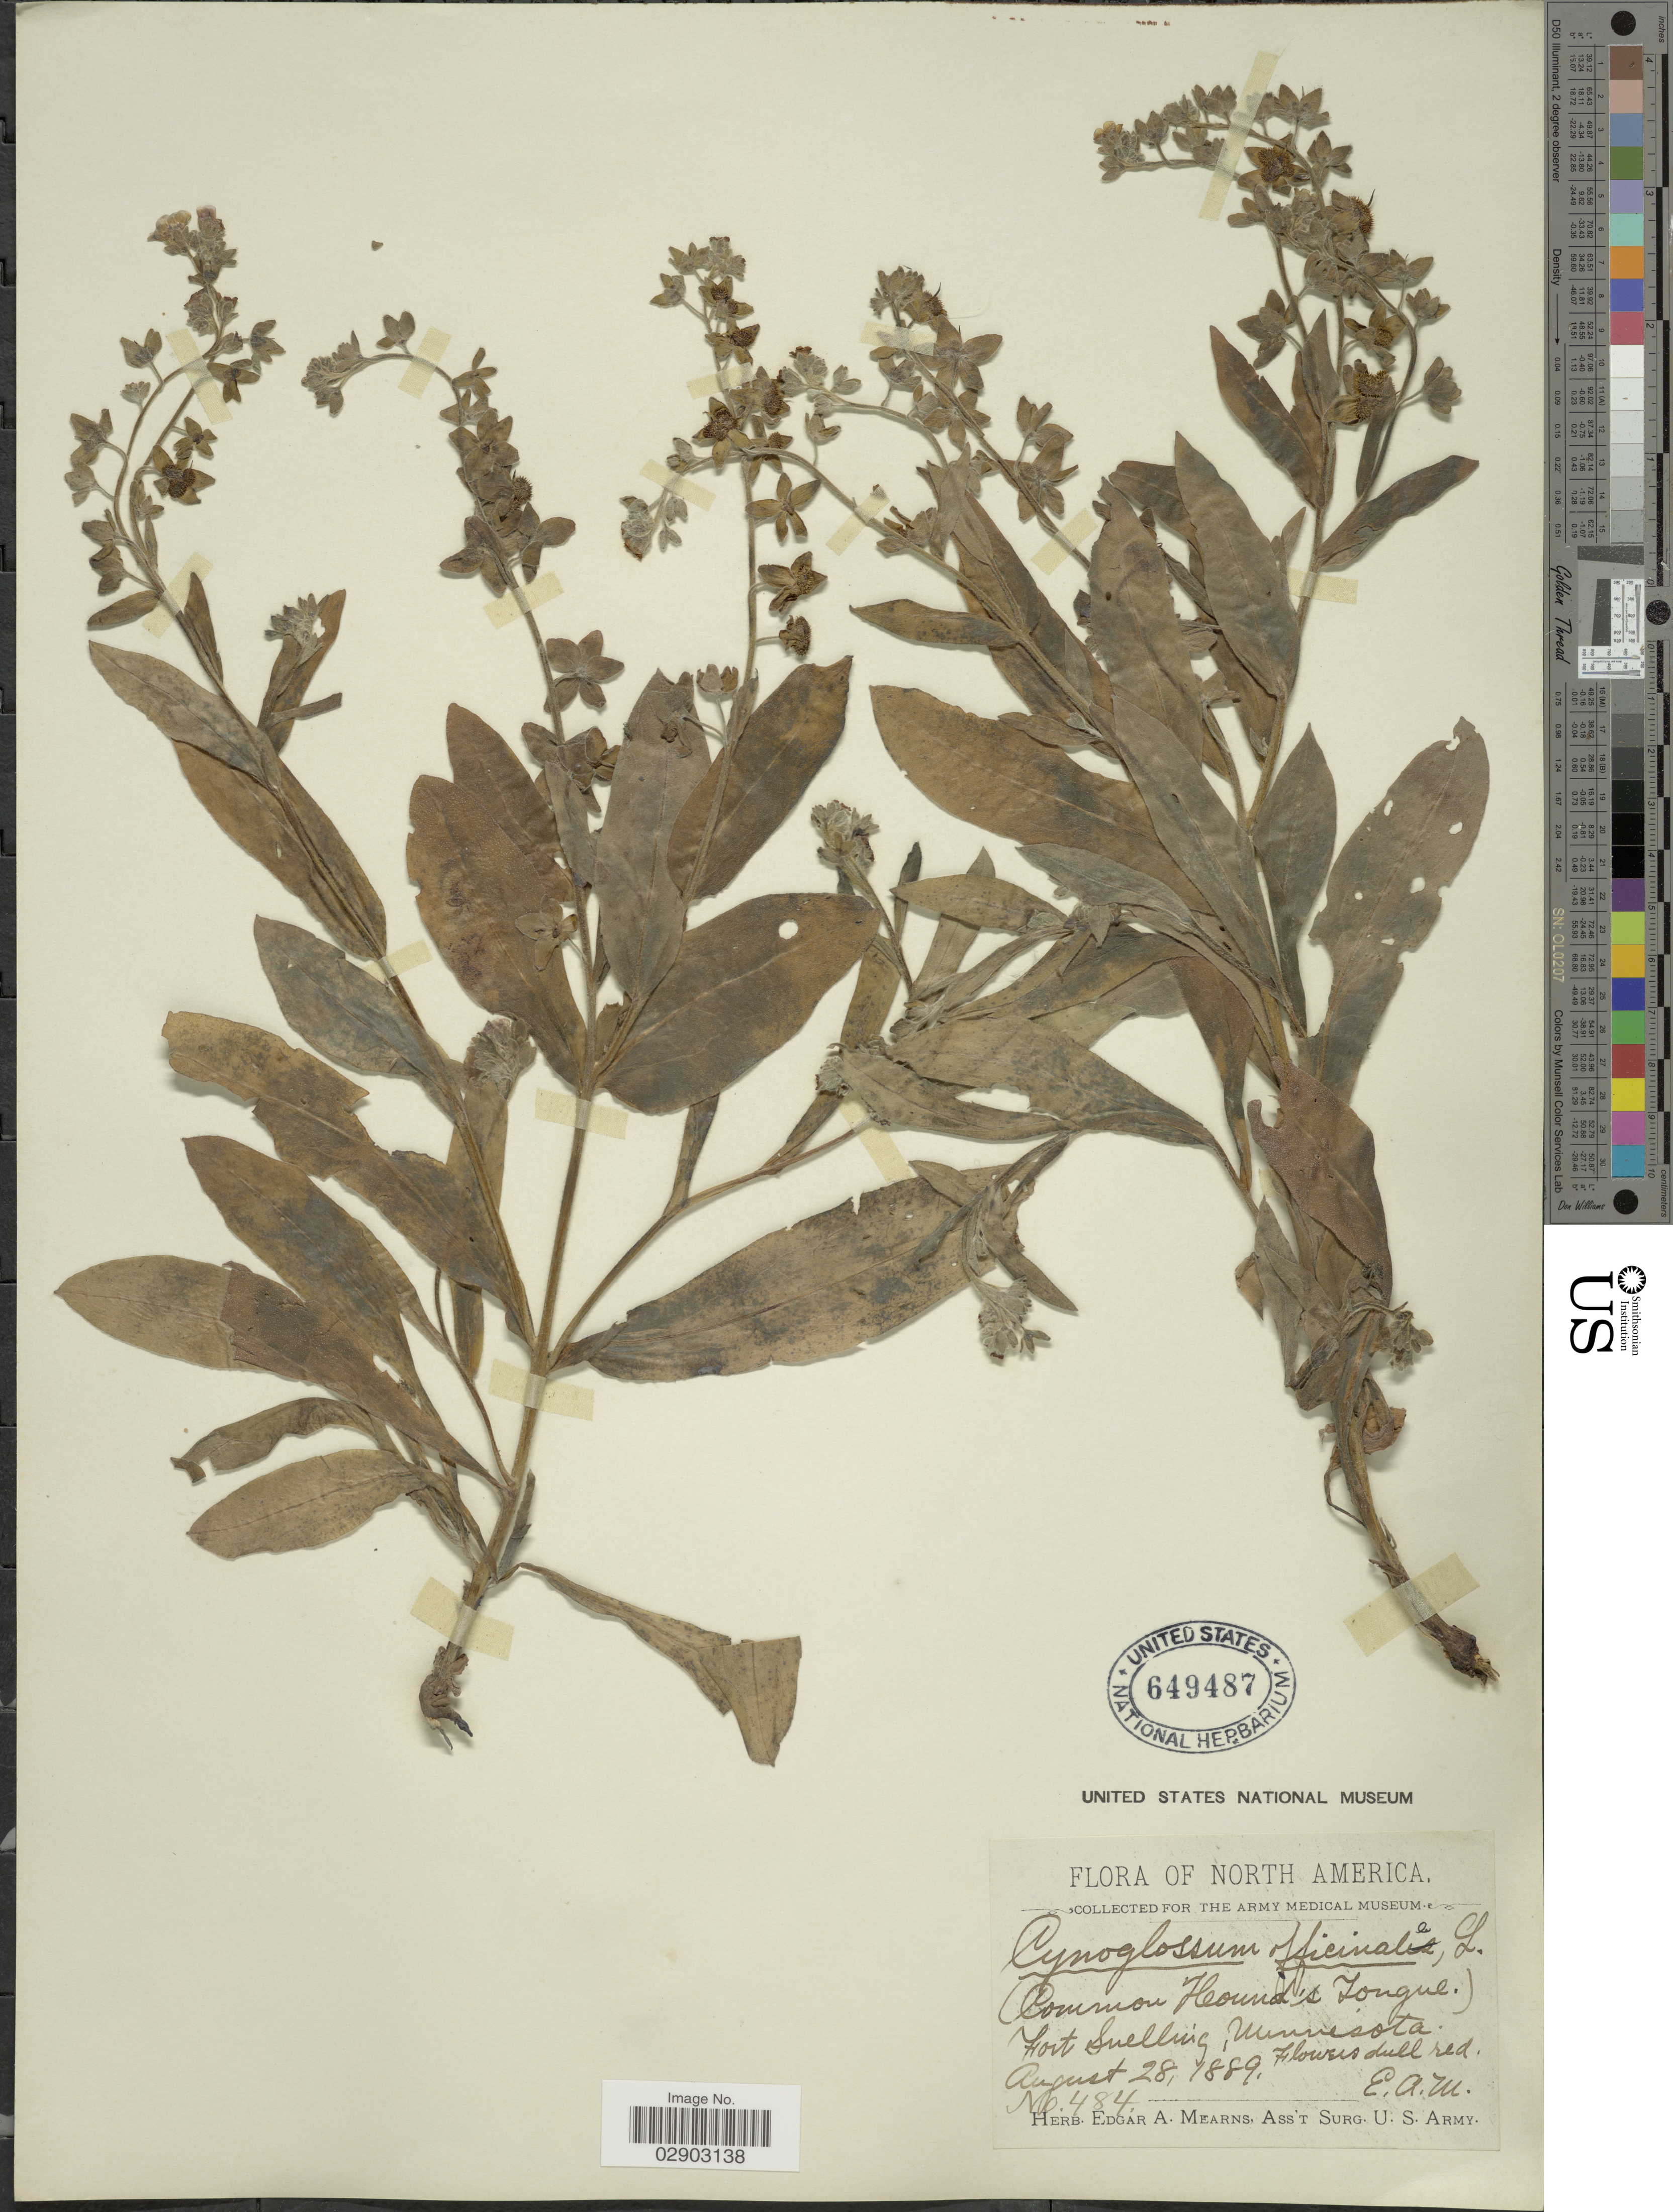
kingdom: Plantae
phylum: Tracheophyta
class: Magnoliopsida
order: Boraginales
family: Boraginaceae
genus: Cynoglossum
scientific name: Cynoglossum officinale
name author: L.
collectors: E. A. Mearns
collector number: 484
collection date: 1889-08-28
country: United States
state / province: Minnesota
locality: (Common Hound's Tongue.) Fort Snelling.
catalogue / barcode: US 649487